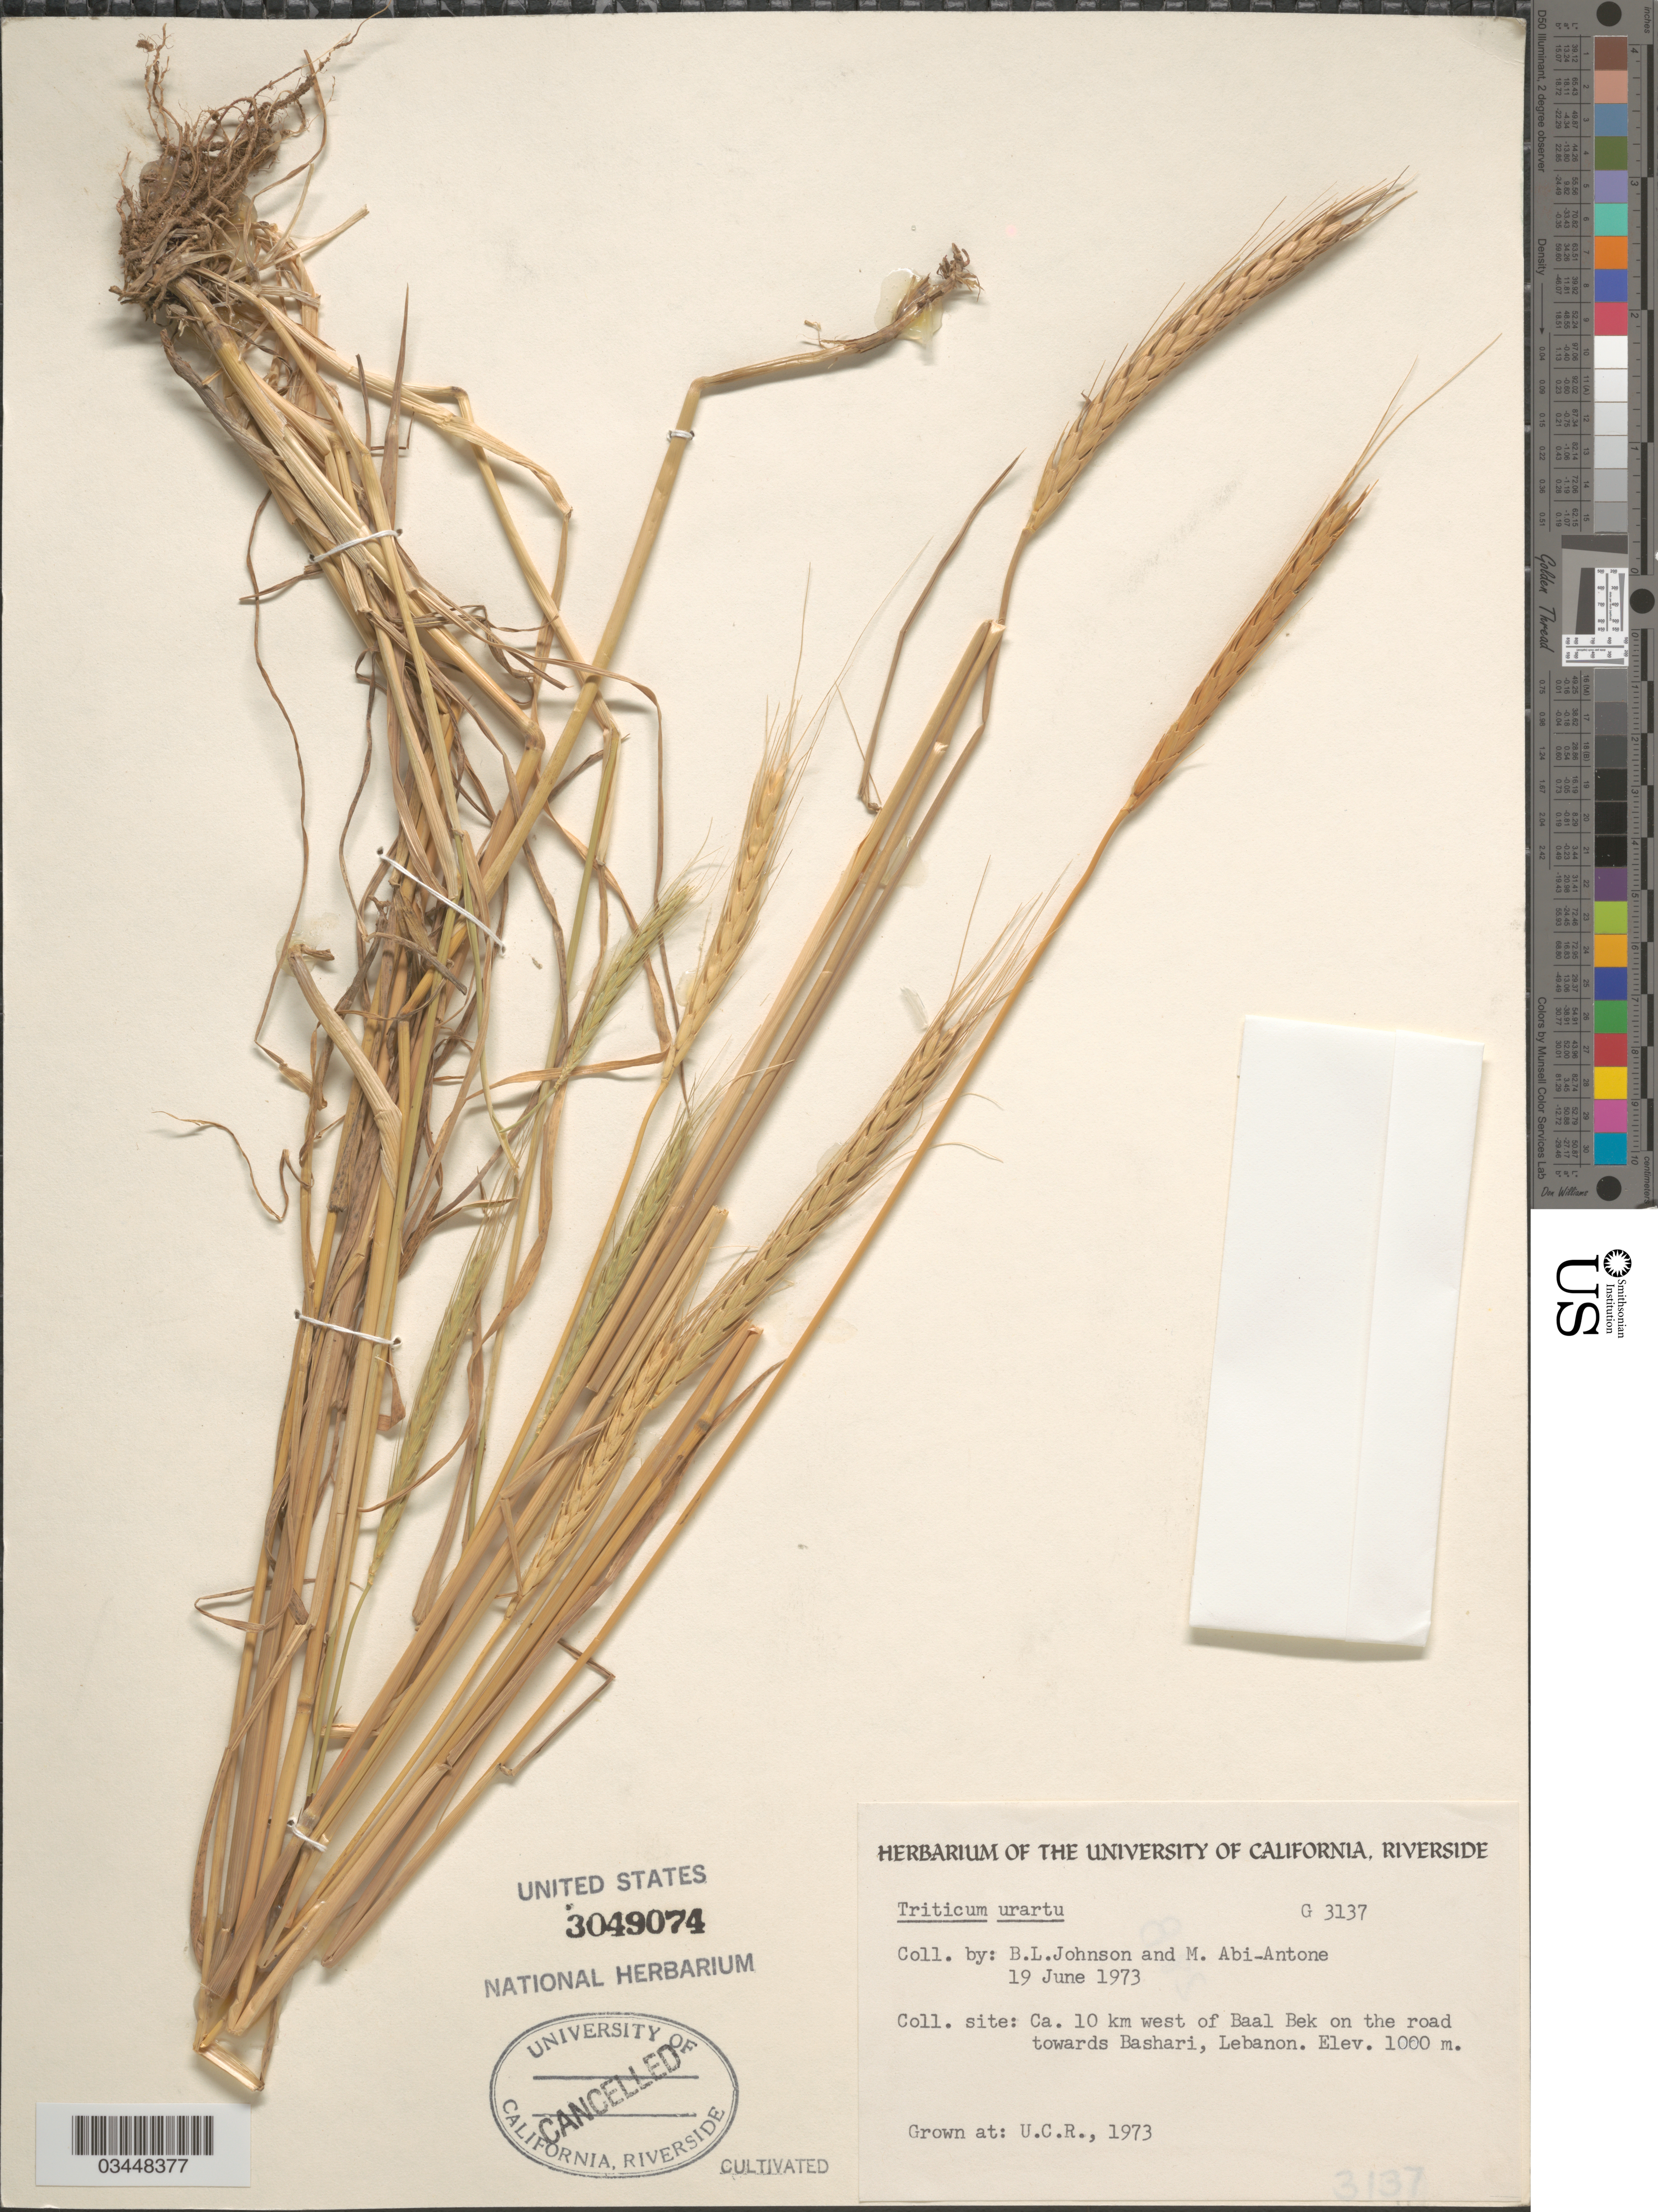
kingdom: Plantae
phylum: Tracheophyta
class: Liliopsida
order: Poales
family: Poaceae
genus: Triticum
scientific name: Triticum urartu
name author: Thumanjan ex Gandilyan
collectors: ex herb. Univ. of California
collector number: G3137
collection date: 1973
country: United States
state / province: California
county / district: Riverside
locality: U.C.R.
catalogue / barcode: US 3049074